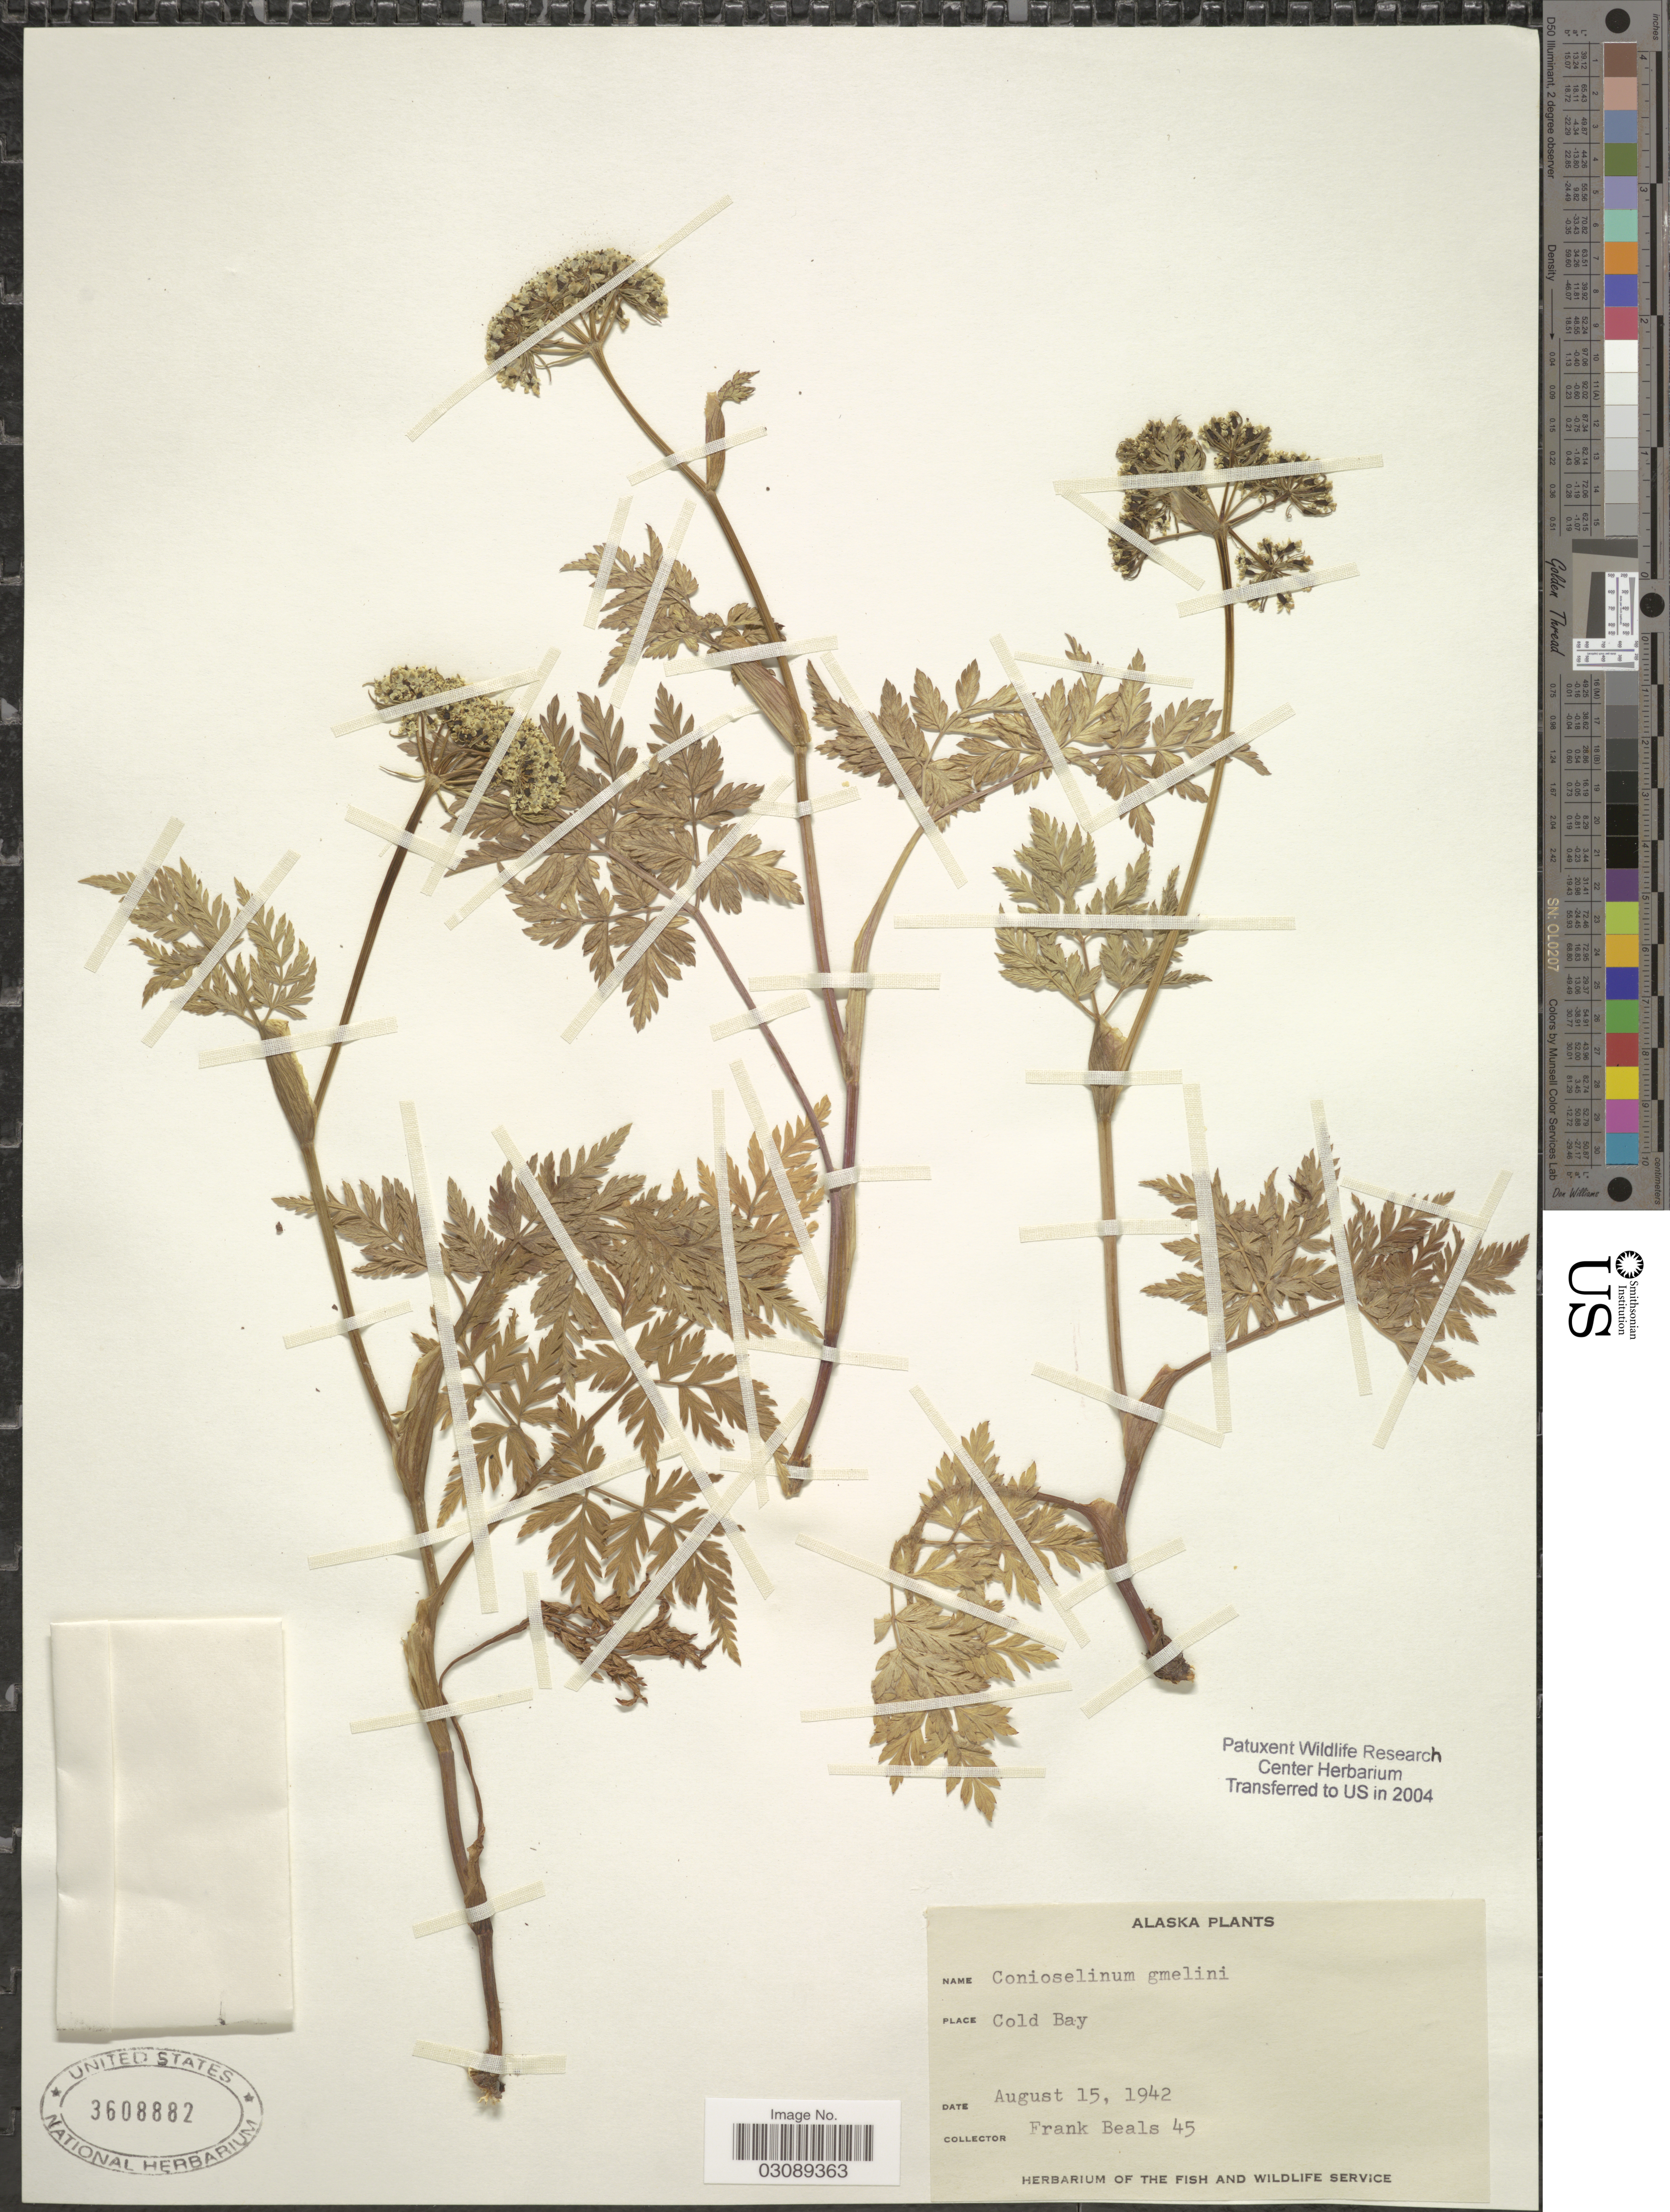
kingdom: Plantae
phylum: Tracheophyta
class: Magnoliopsida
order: Apiales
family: Apiaceae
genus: Coelopleurum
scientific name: Coelopleurum gmelinii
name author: (DC.) Ledeb.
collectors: F. Beals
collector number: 45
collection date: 1942-08-15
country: United States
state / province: Alaska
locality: Cold Bay.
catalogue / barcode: US 3608882